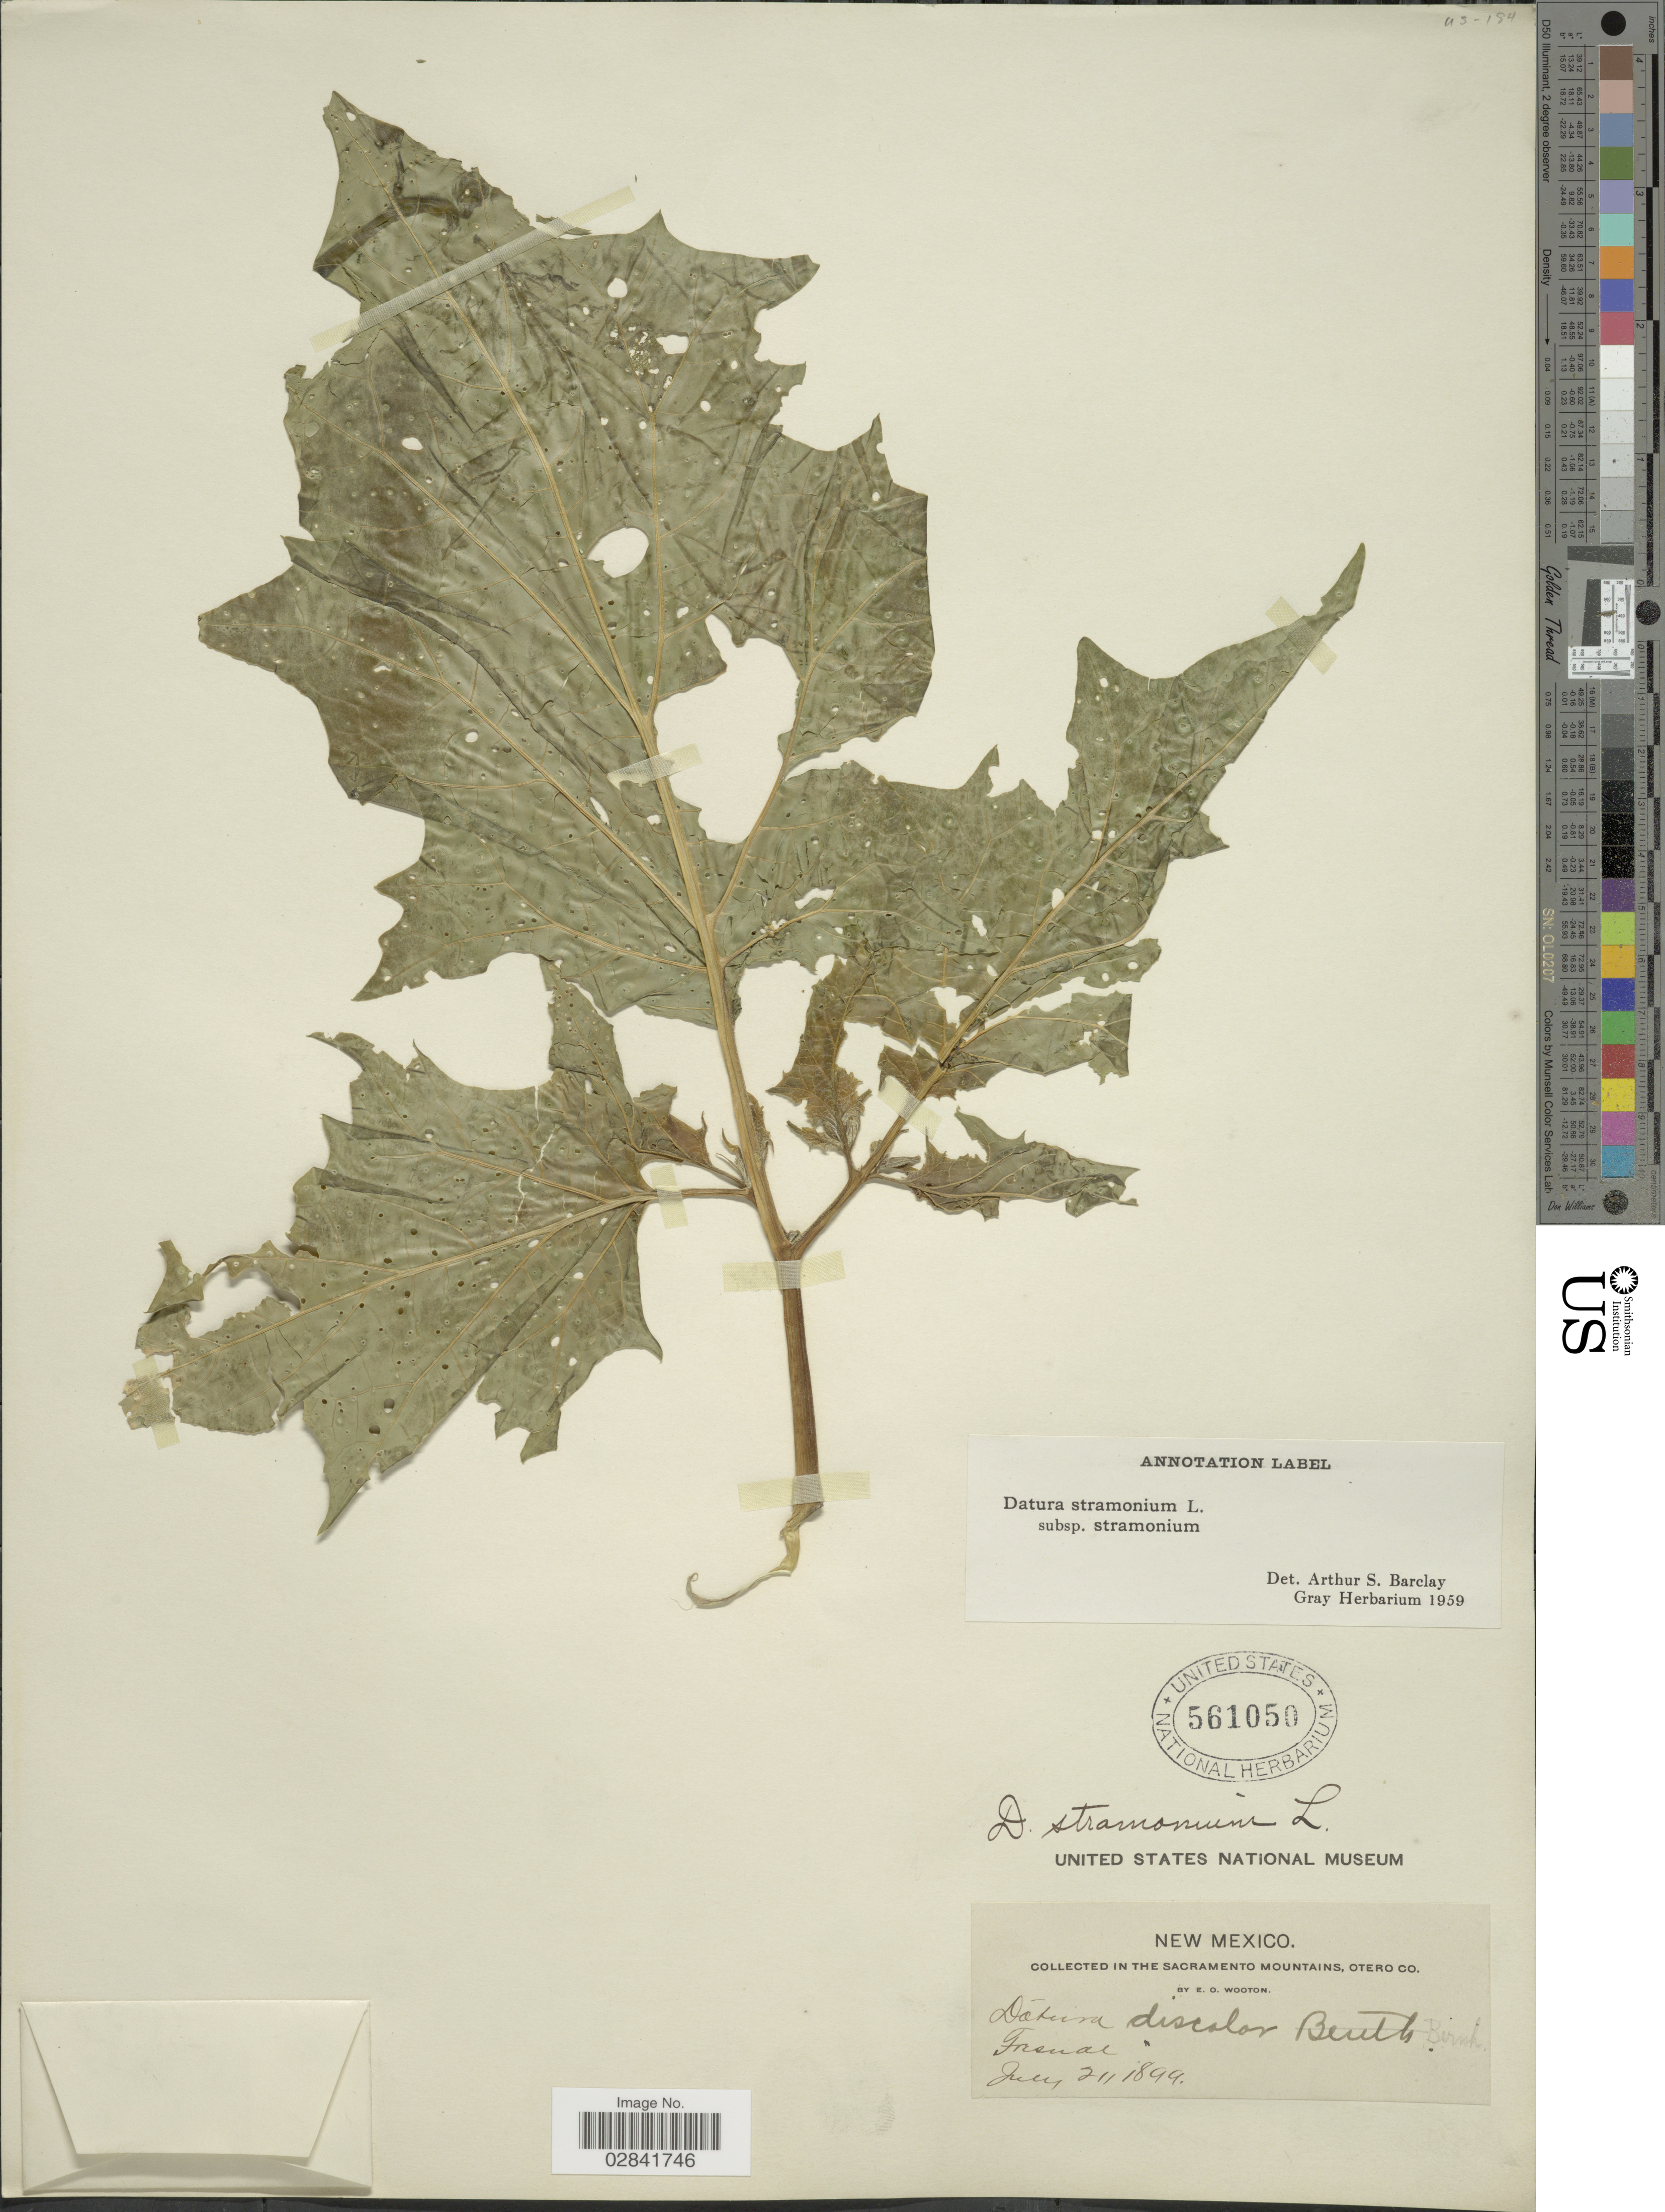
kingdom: Plantae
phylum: Tracheophyta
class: Magnoliopsida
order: Solanales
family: Solanaceae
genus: Datura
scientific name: Datura stramonium subsp. stramonium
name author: L.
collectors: E. O. Wooton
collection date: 1899-07-21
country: United States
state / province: New Mexico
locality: In the Sacramento Mountains, Otero Co. Fresnal.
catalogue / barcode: US 561050